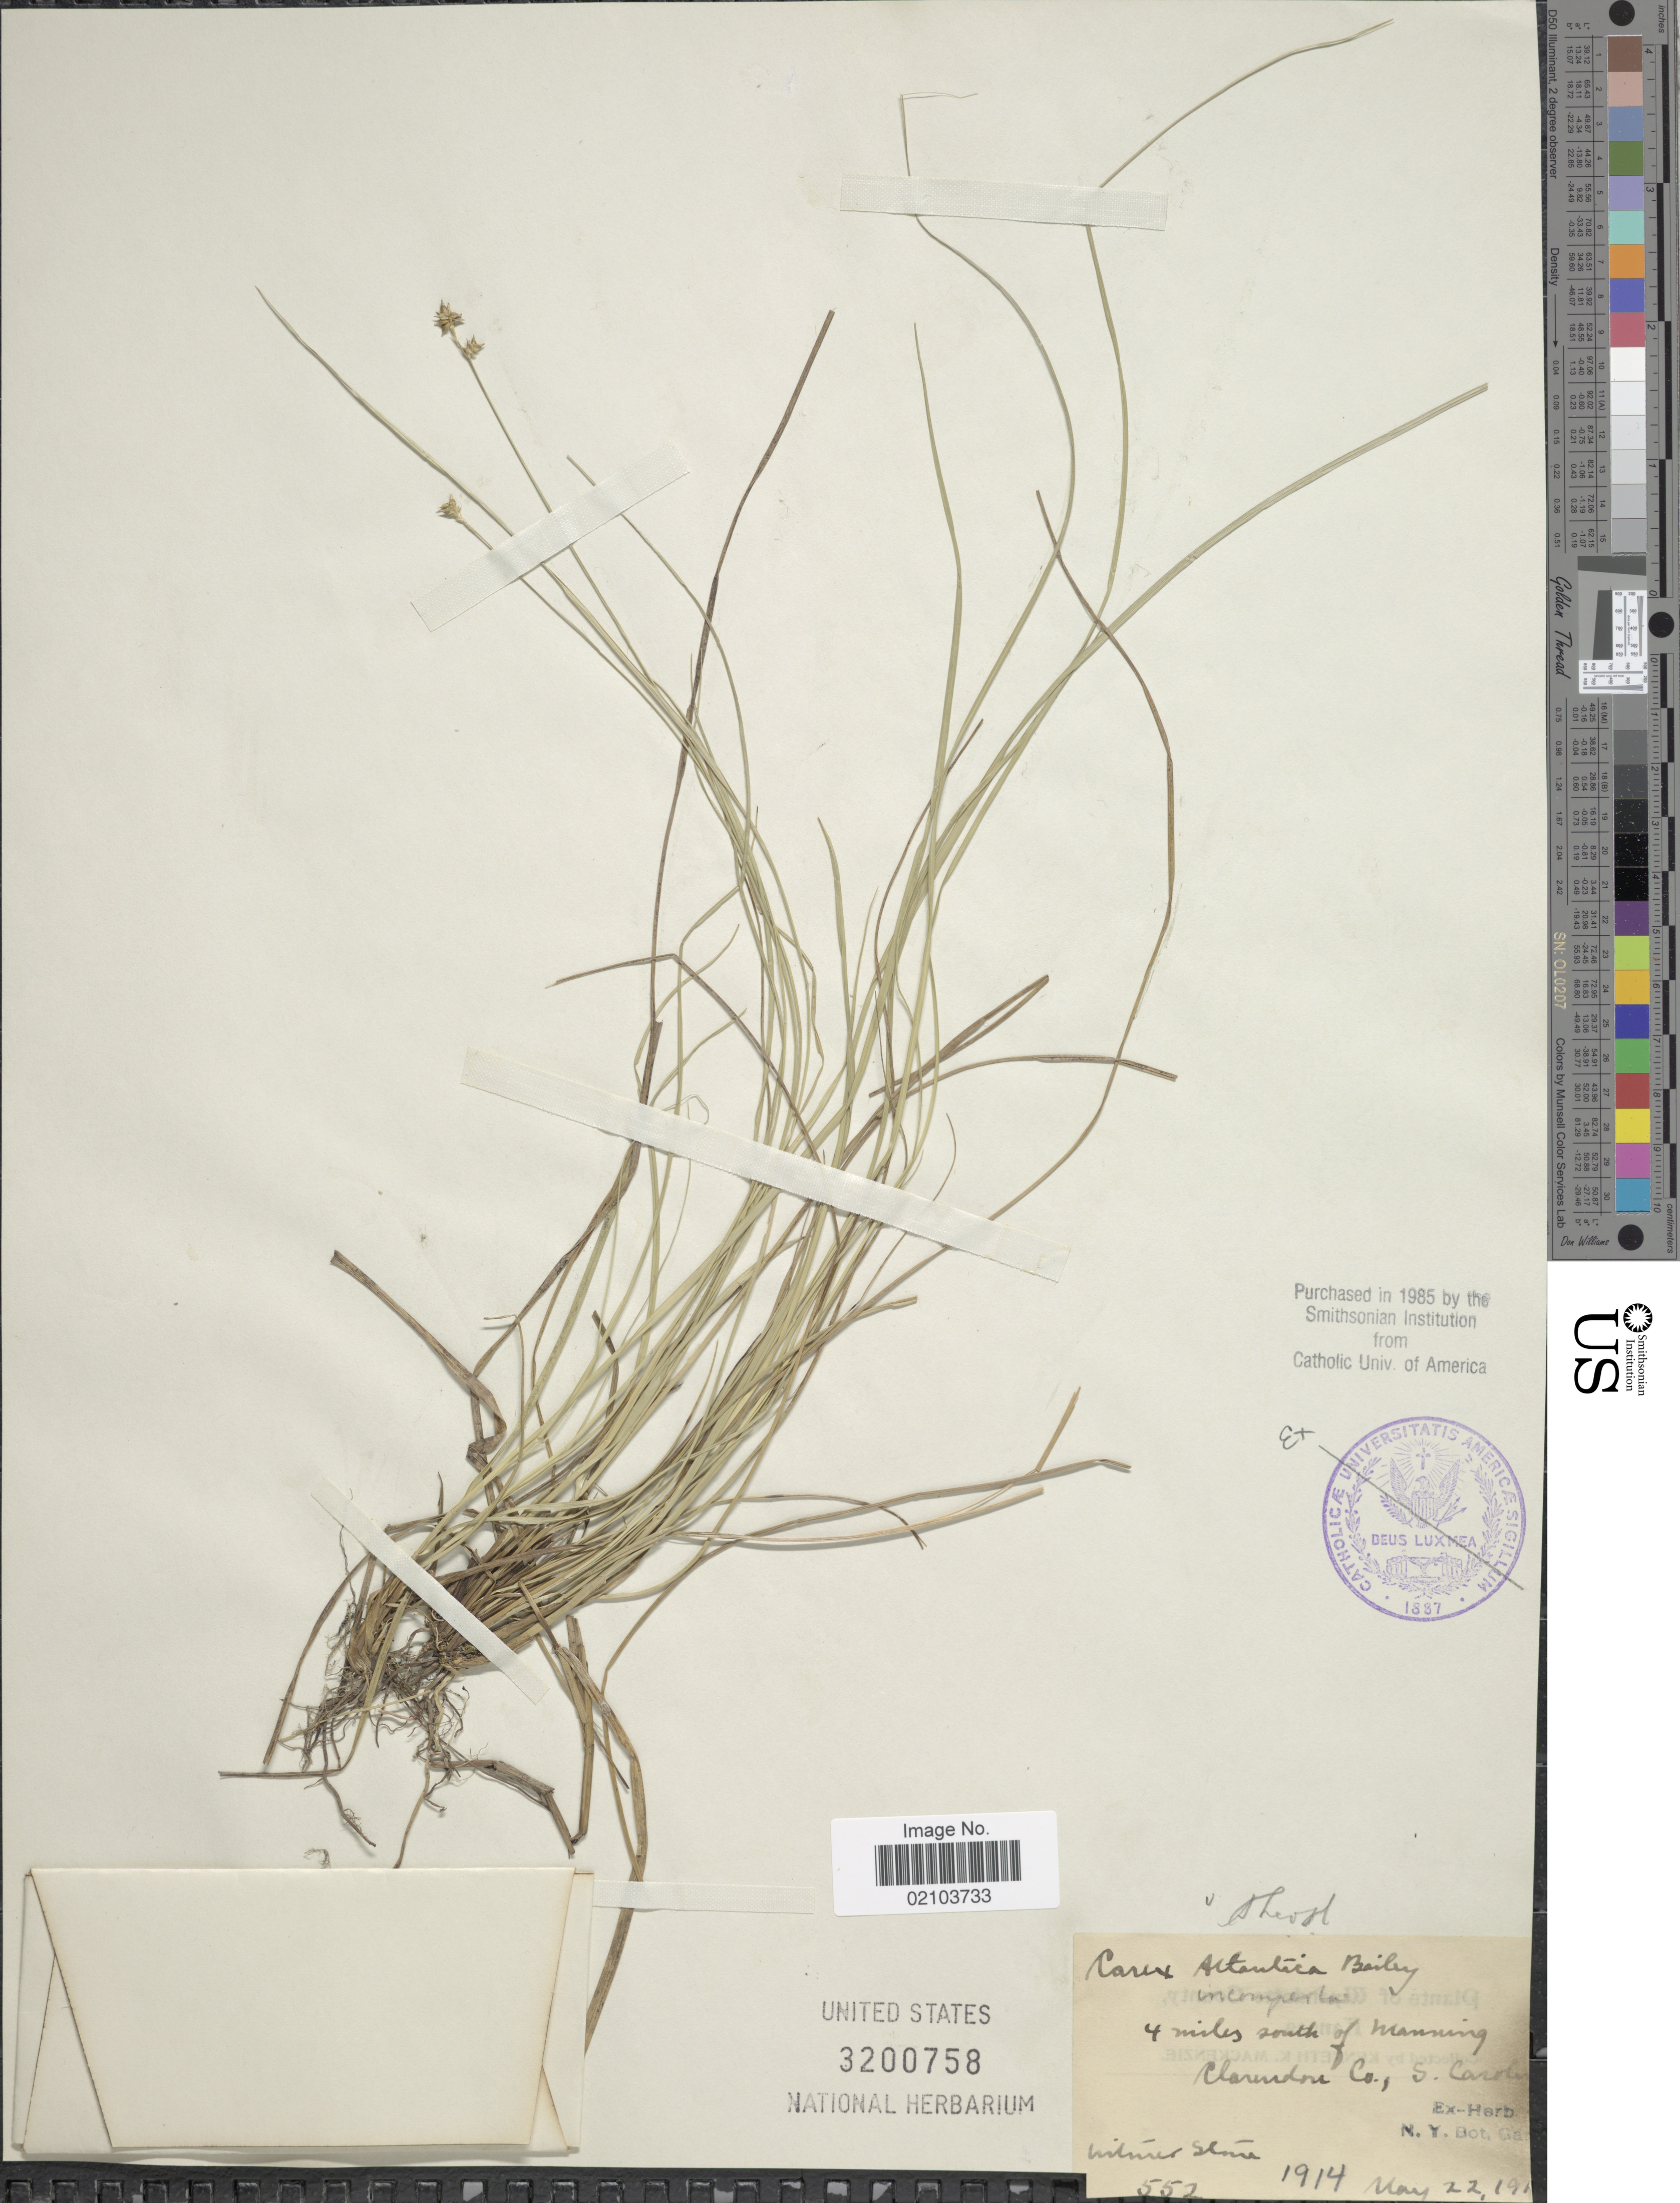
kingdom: Plantae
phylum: Tracheophyta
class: Liliopsida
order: Poales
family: Cyperaceae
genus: Carex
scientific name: Carex atlantica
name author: L.H. Bailey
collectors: W. Stone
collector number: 552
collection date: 1914-05-22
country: United States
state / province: South Carolina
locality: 4 miles south of Manning Clarendon Co.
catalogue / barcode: US 3200758